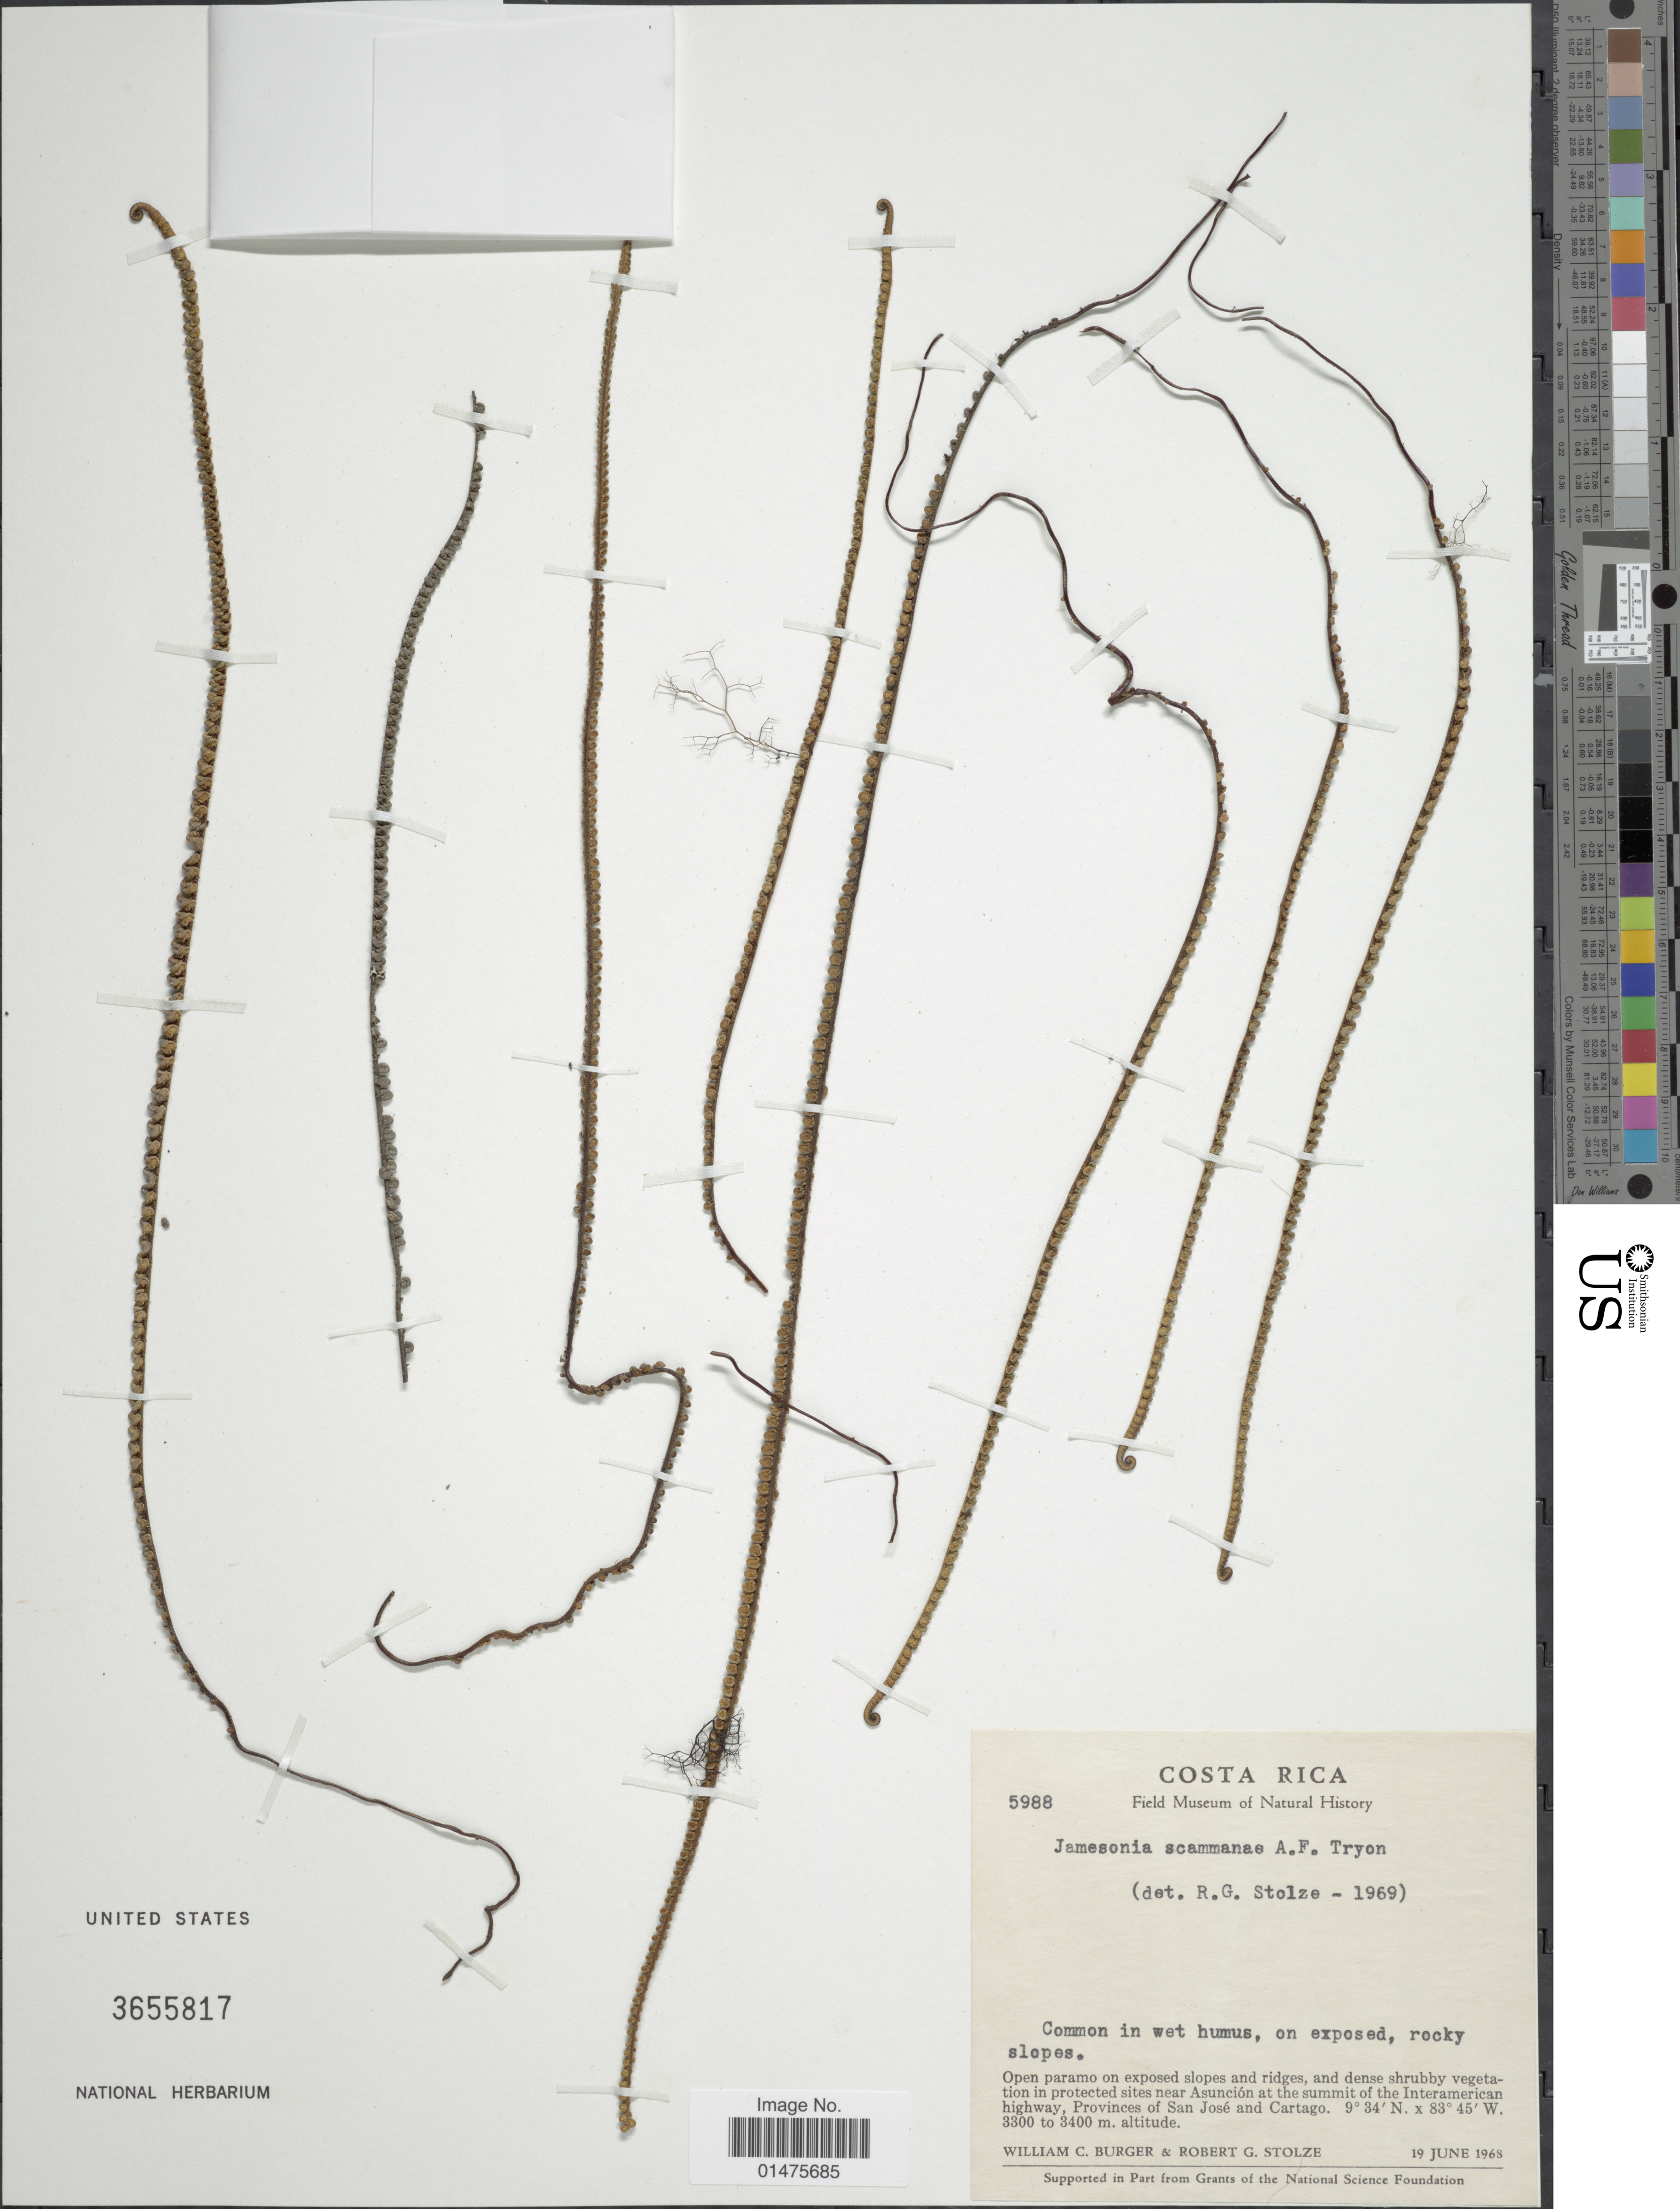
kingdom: Plantae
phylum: Tracheophyta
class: Polypodiopsida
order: Polypodiales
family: Pteridaceae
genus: Jamesonia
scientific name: Jamesonia scammanae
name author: A.F. Tryon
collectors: W. Burger & R. G. Stolze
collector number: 5988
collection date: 1968-06-19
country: Costa Rica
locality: Open paramo on exposed slopes and ridges, and dense shrubby vegetation in protected sites near Asunción at the summit of the Interamerican highway, provinces of San José and Cartago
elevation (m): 3300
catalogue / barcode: US 3655817